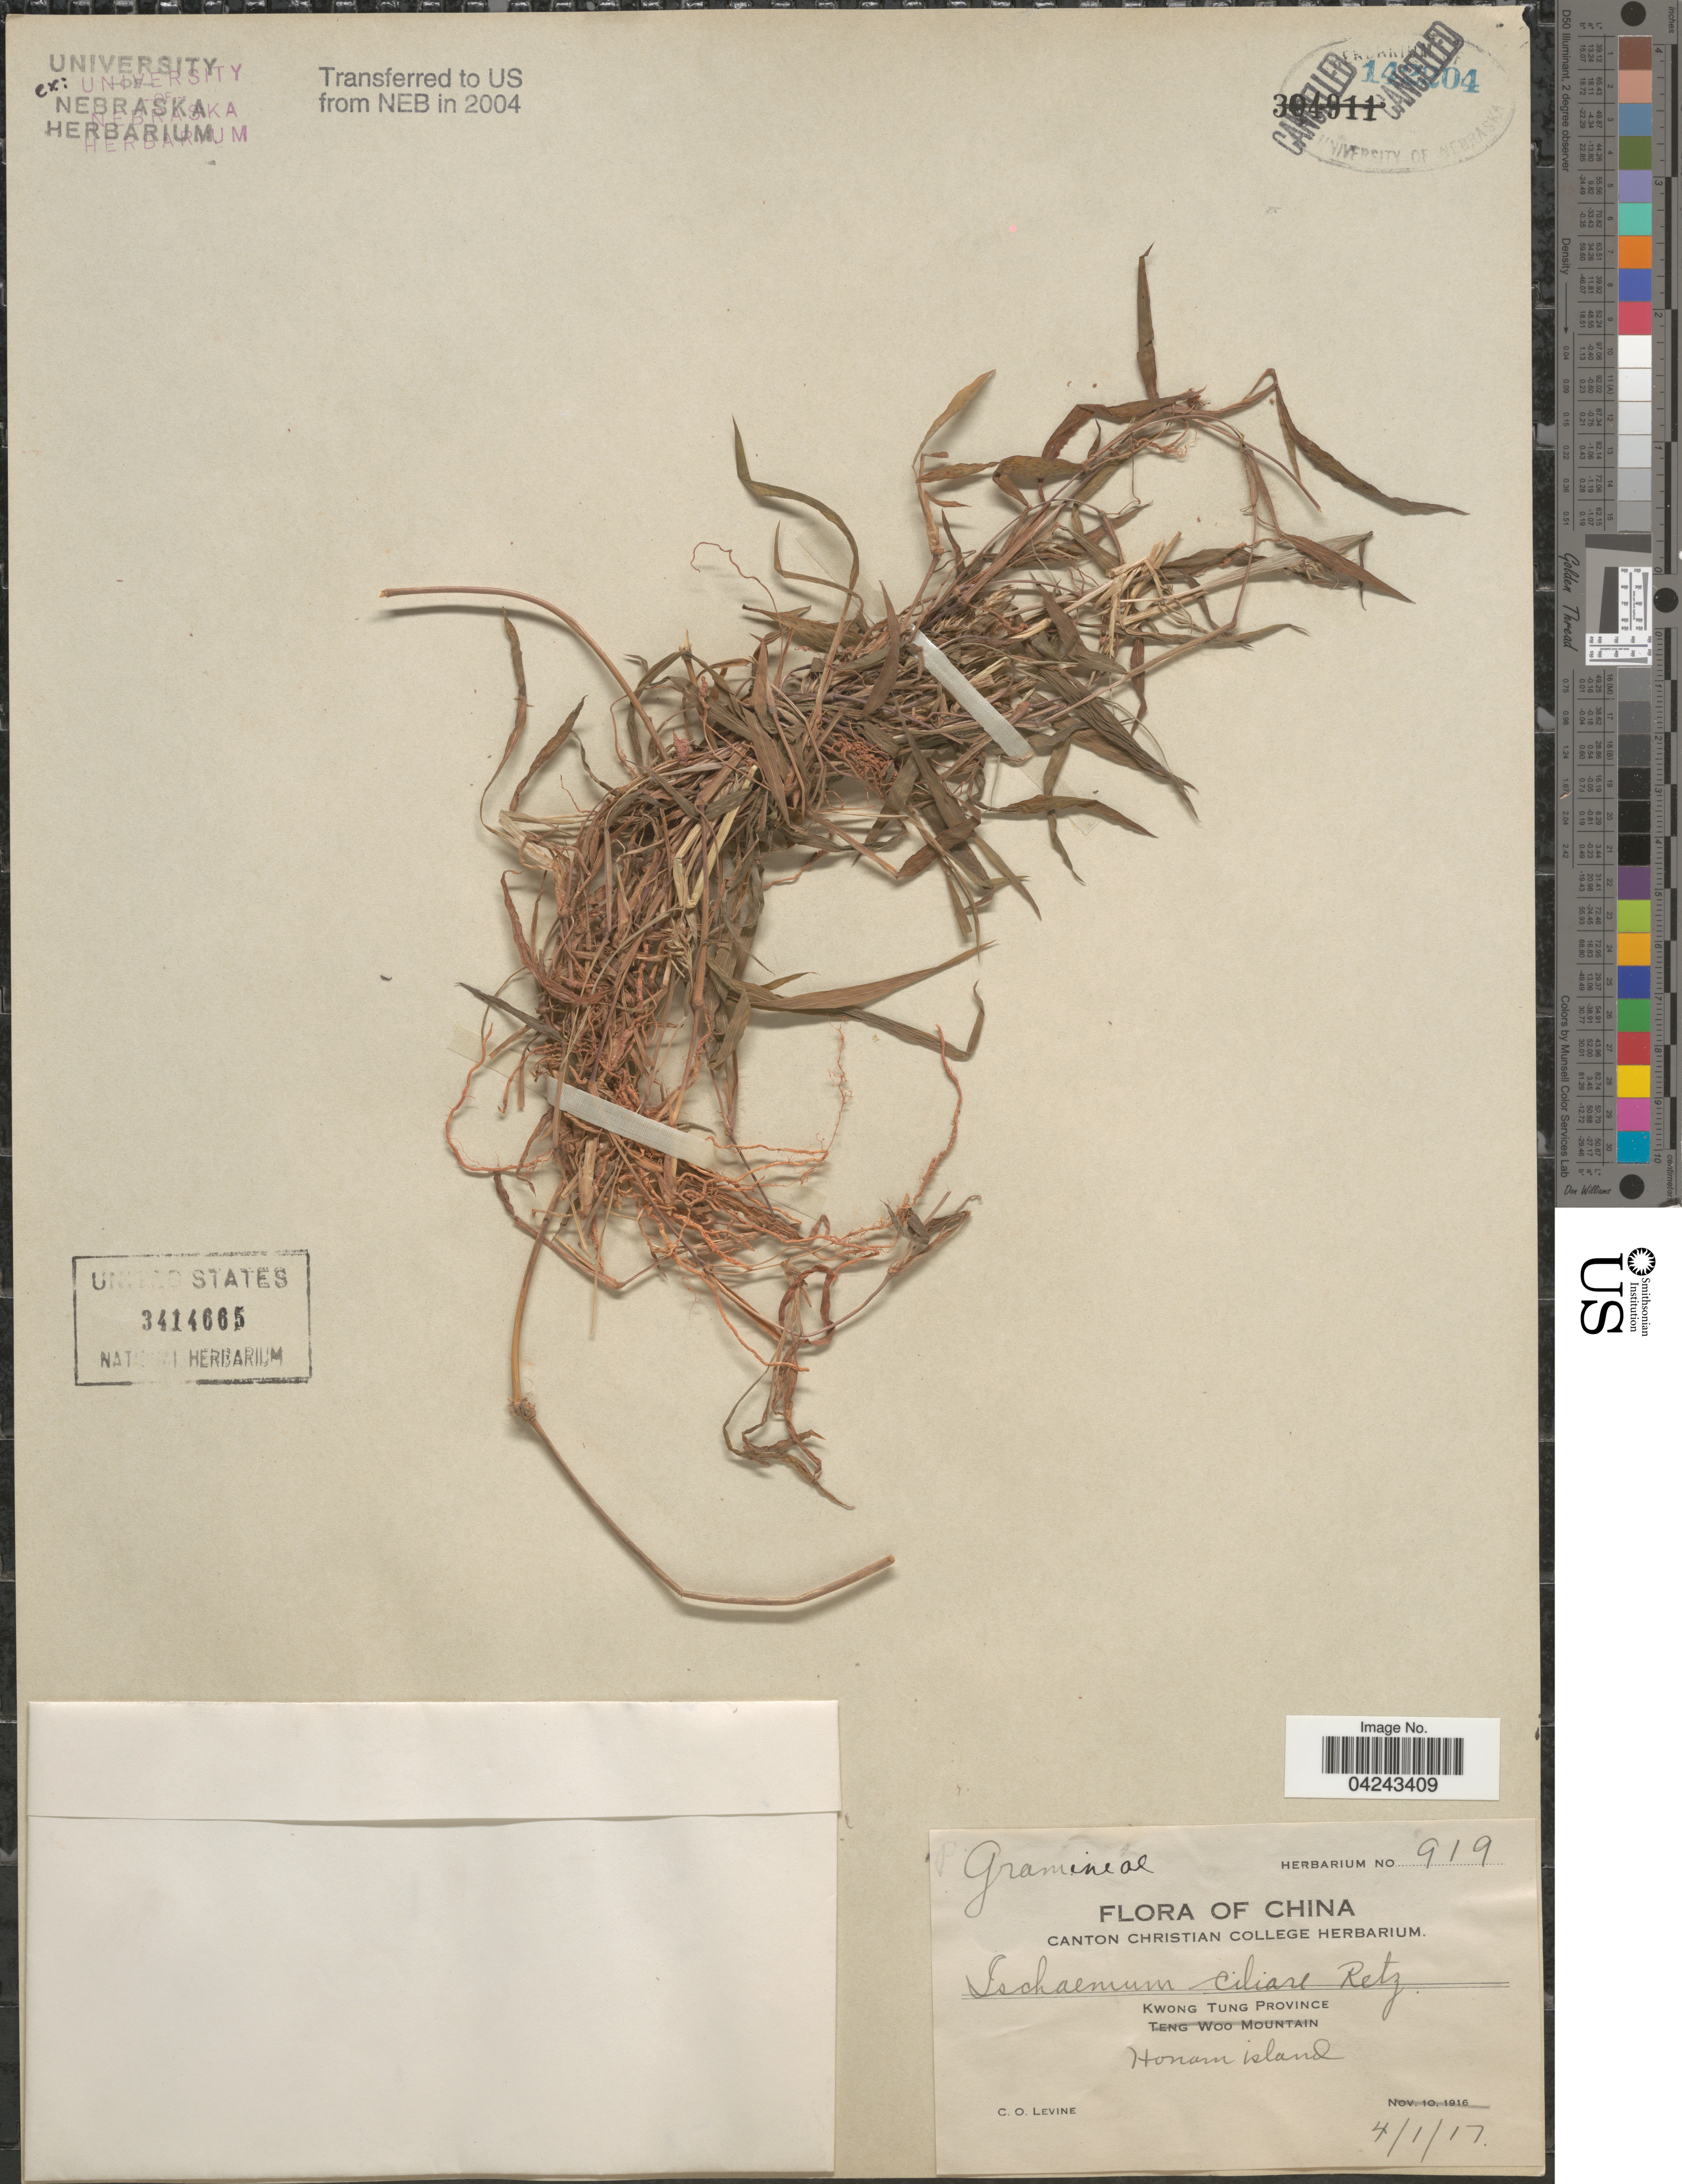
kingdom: Plantae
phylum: Tracheophyta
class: Liliopsida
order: Poales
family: Poaceae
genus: Ischaemum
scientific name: Ischaemum ciliare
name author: Retz.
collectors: C. O. Levine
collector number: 919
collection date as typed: Transcribed d/m/y: 4/1/17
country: China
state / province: Guangdong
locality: Kwong Tung Province. Honam Island.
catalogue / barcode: US 3414665